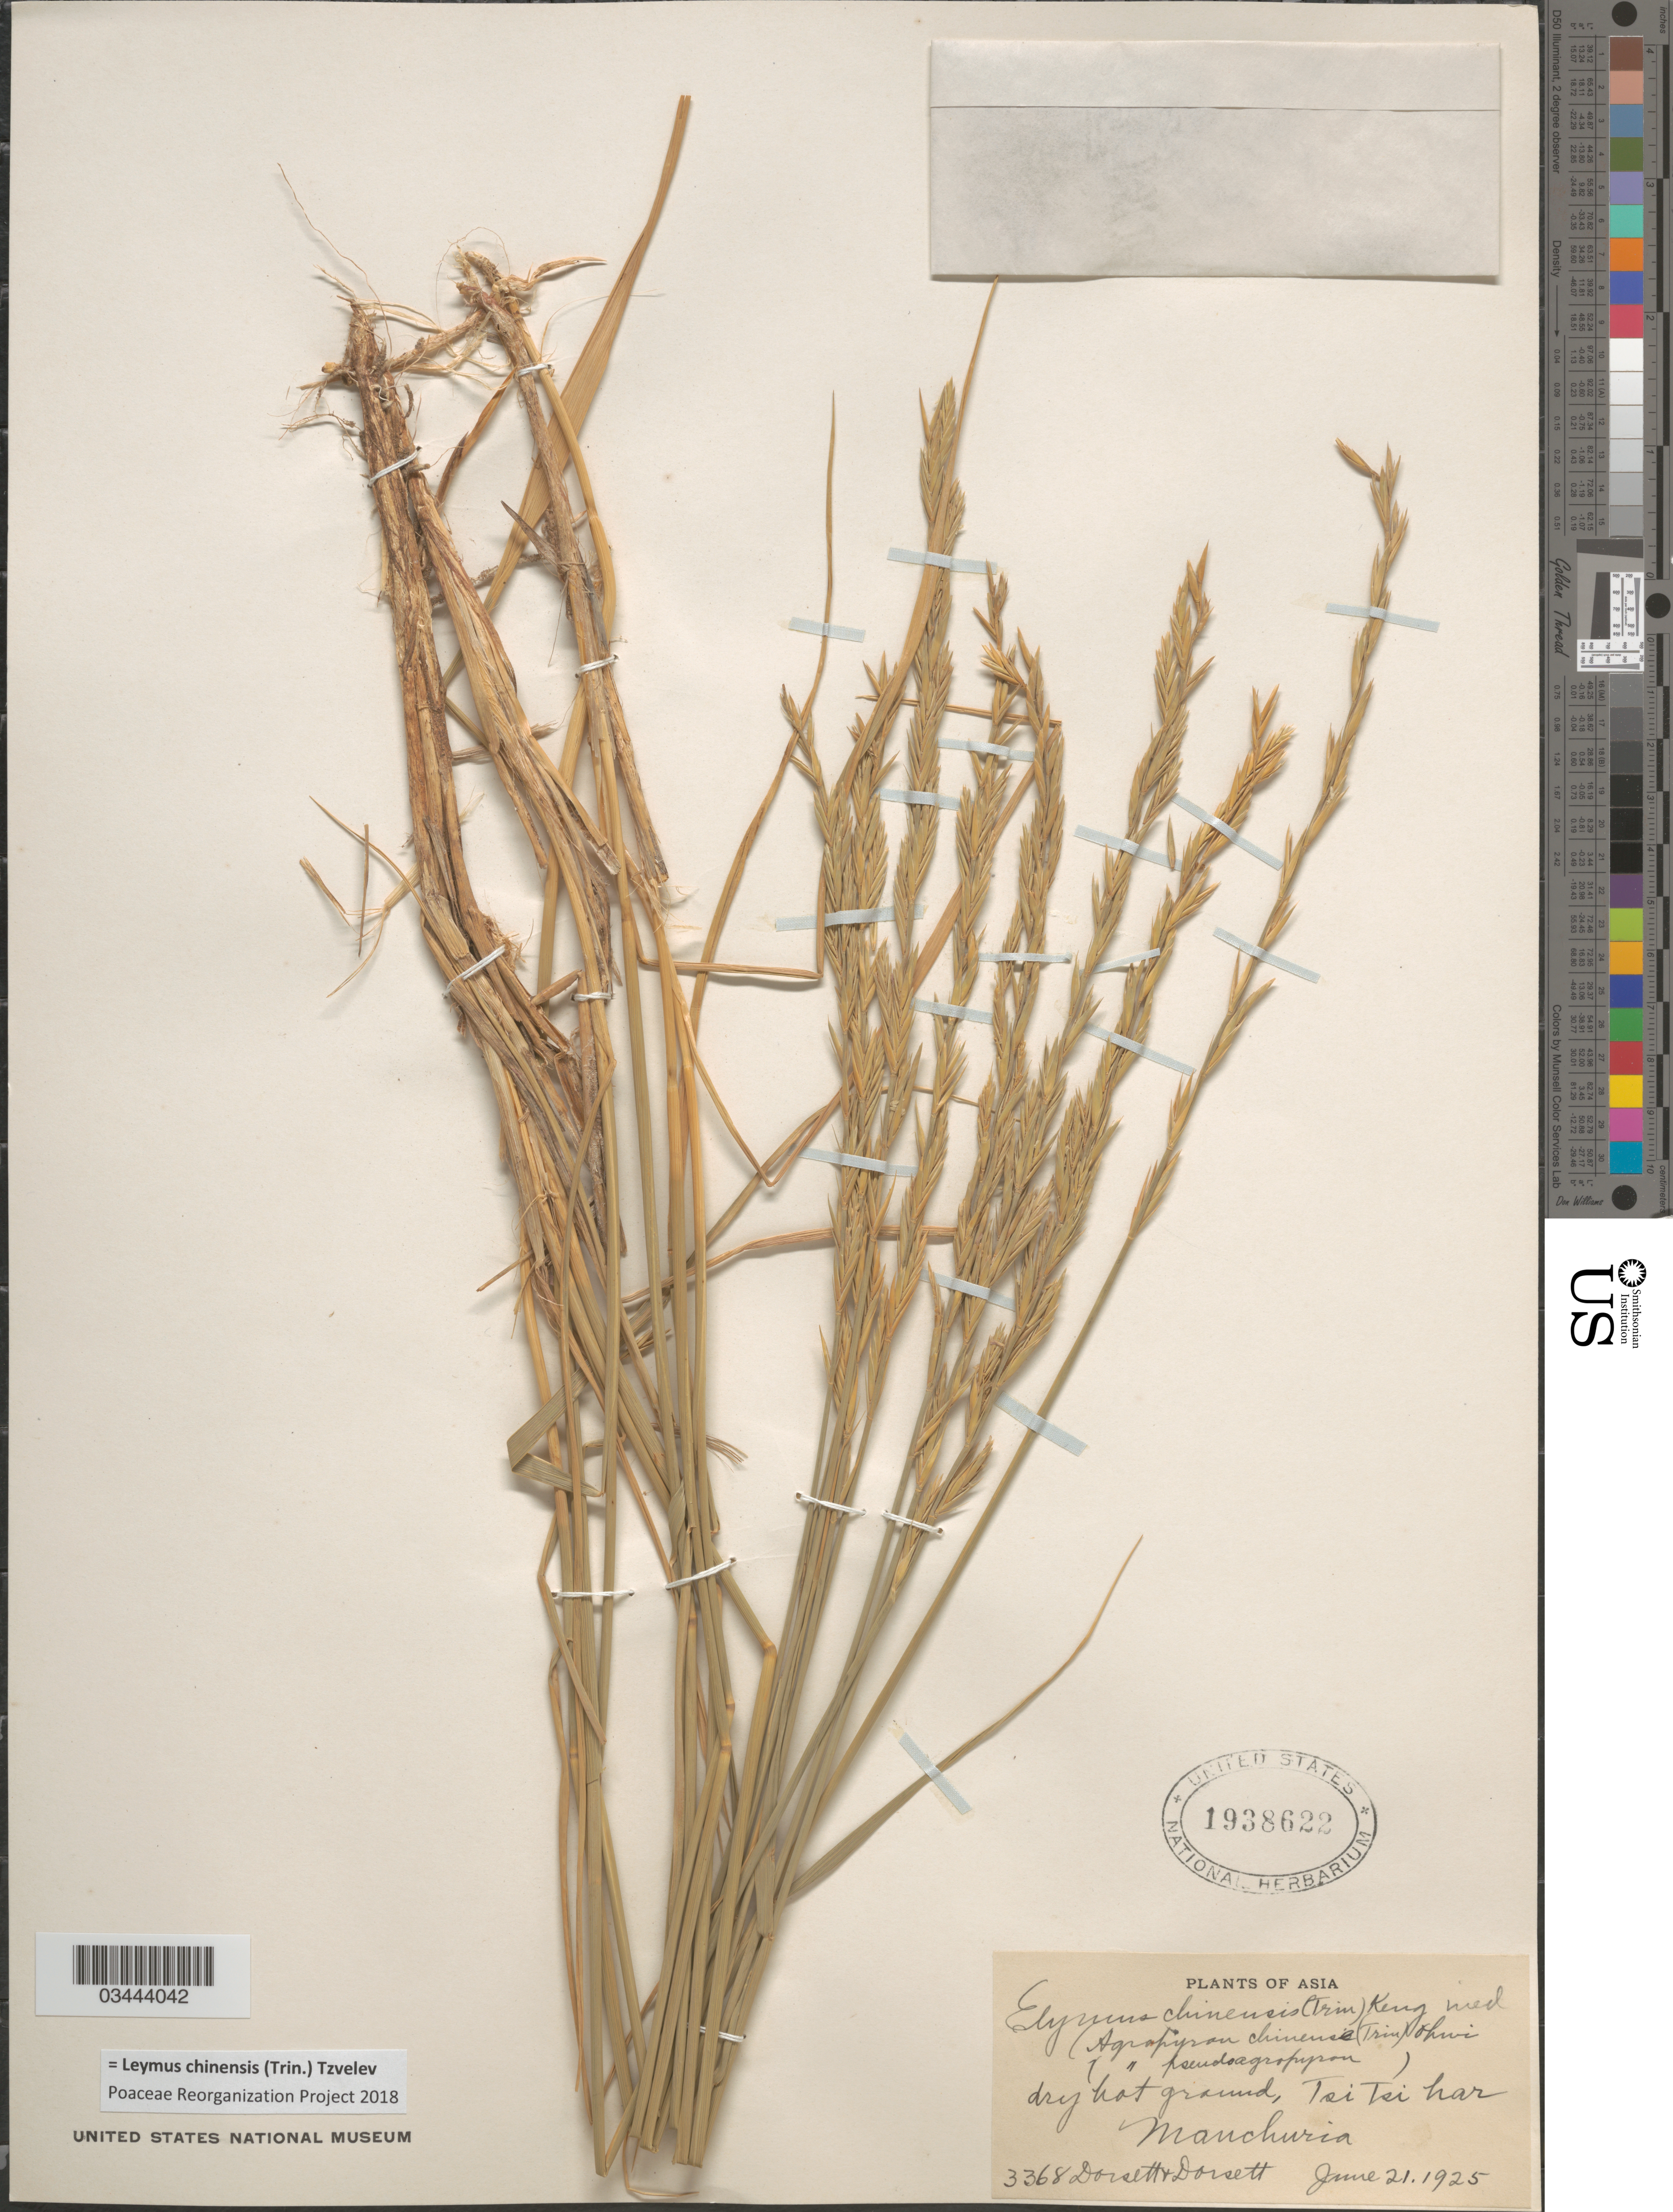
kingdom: Plantae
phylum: Tracheophyta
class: Liliopsida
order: Poales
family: Poaceae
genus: Leymus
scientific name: Leymus chinensis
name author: (Trin.) Tzvelev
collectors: -- Dorsett & -- Dorsett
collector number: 3368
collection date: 1925-06-21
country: China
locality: Asia. Dry hot ground,Tsi Tsi har. Manchuria.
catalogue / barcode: US 1938622